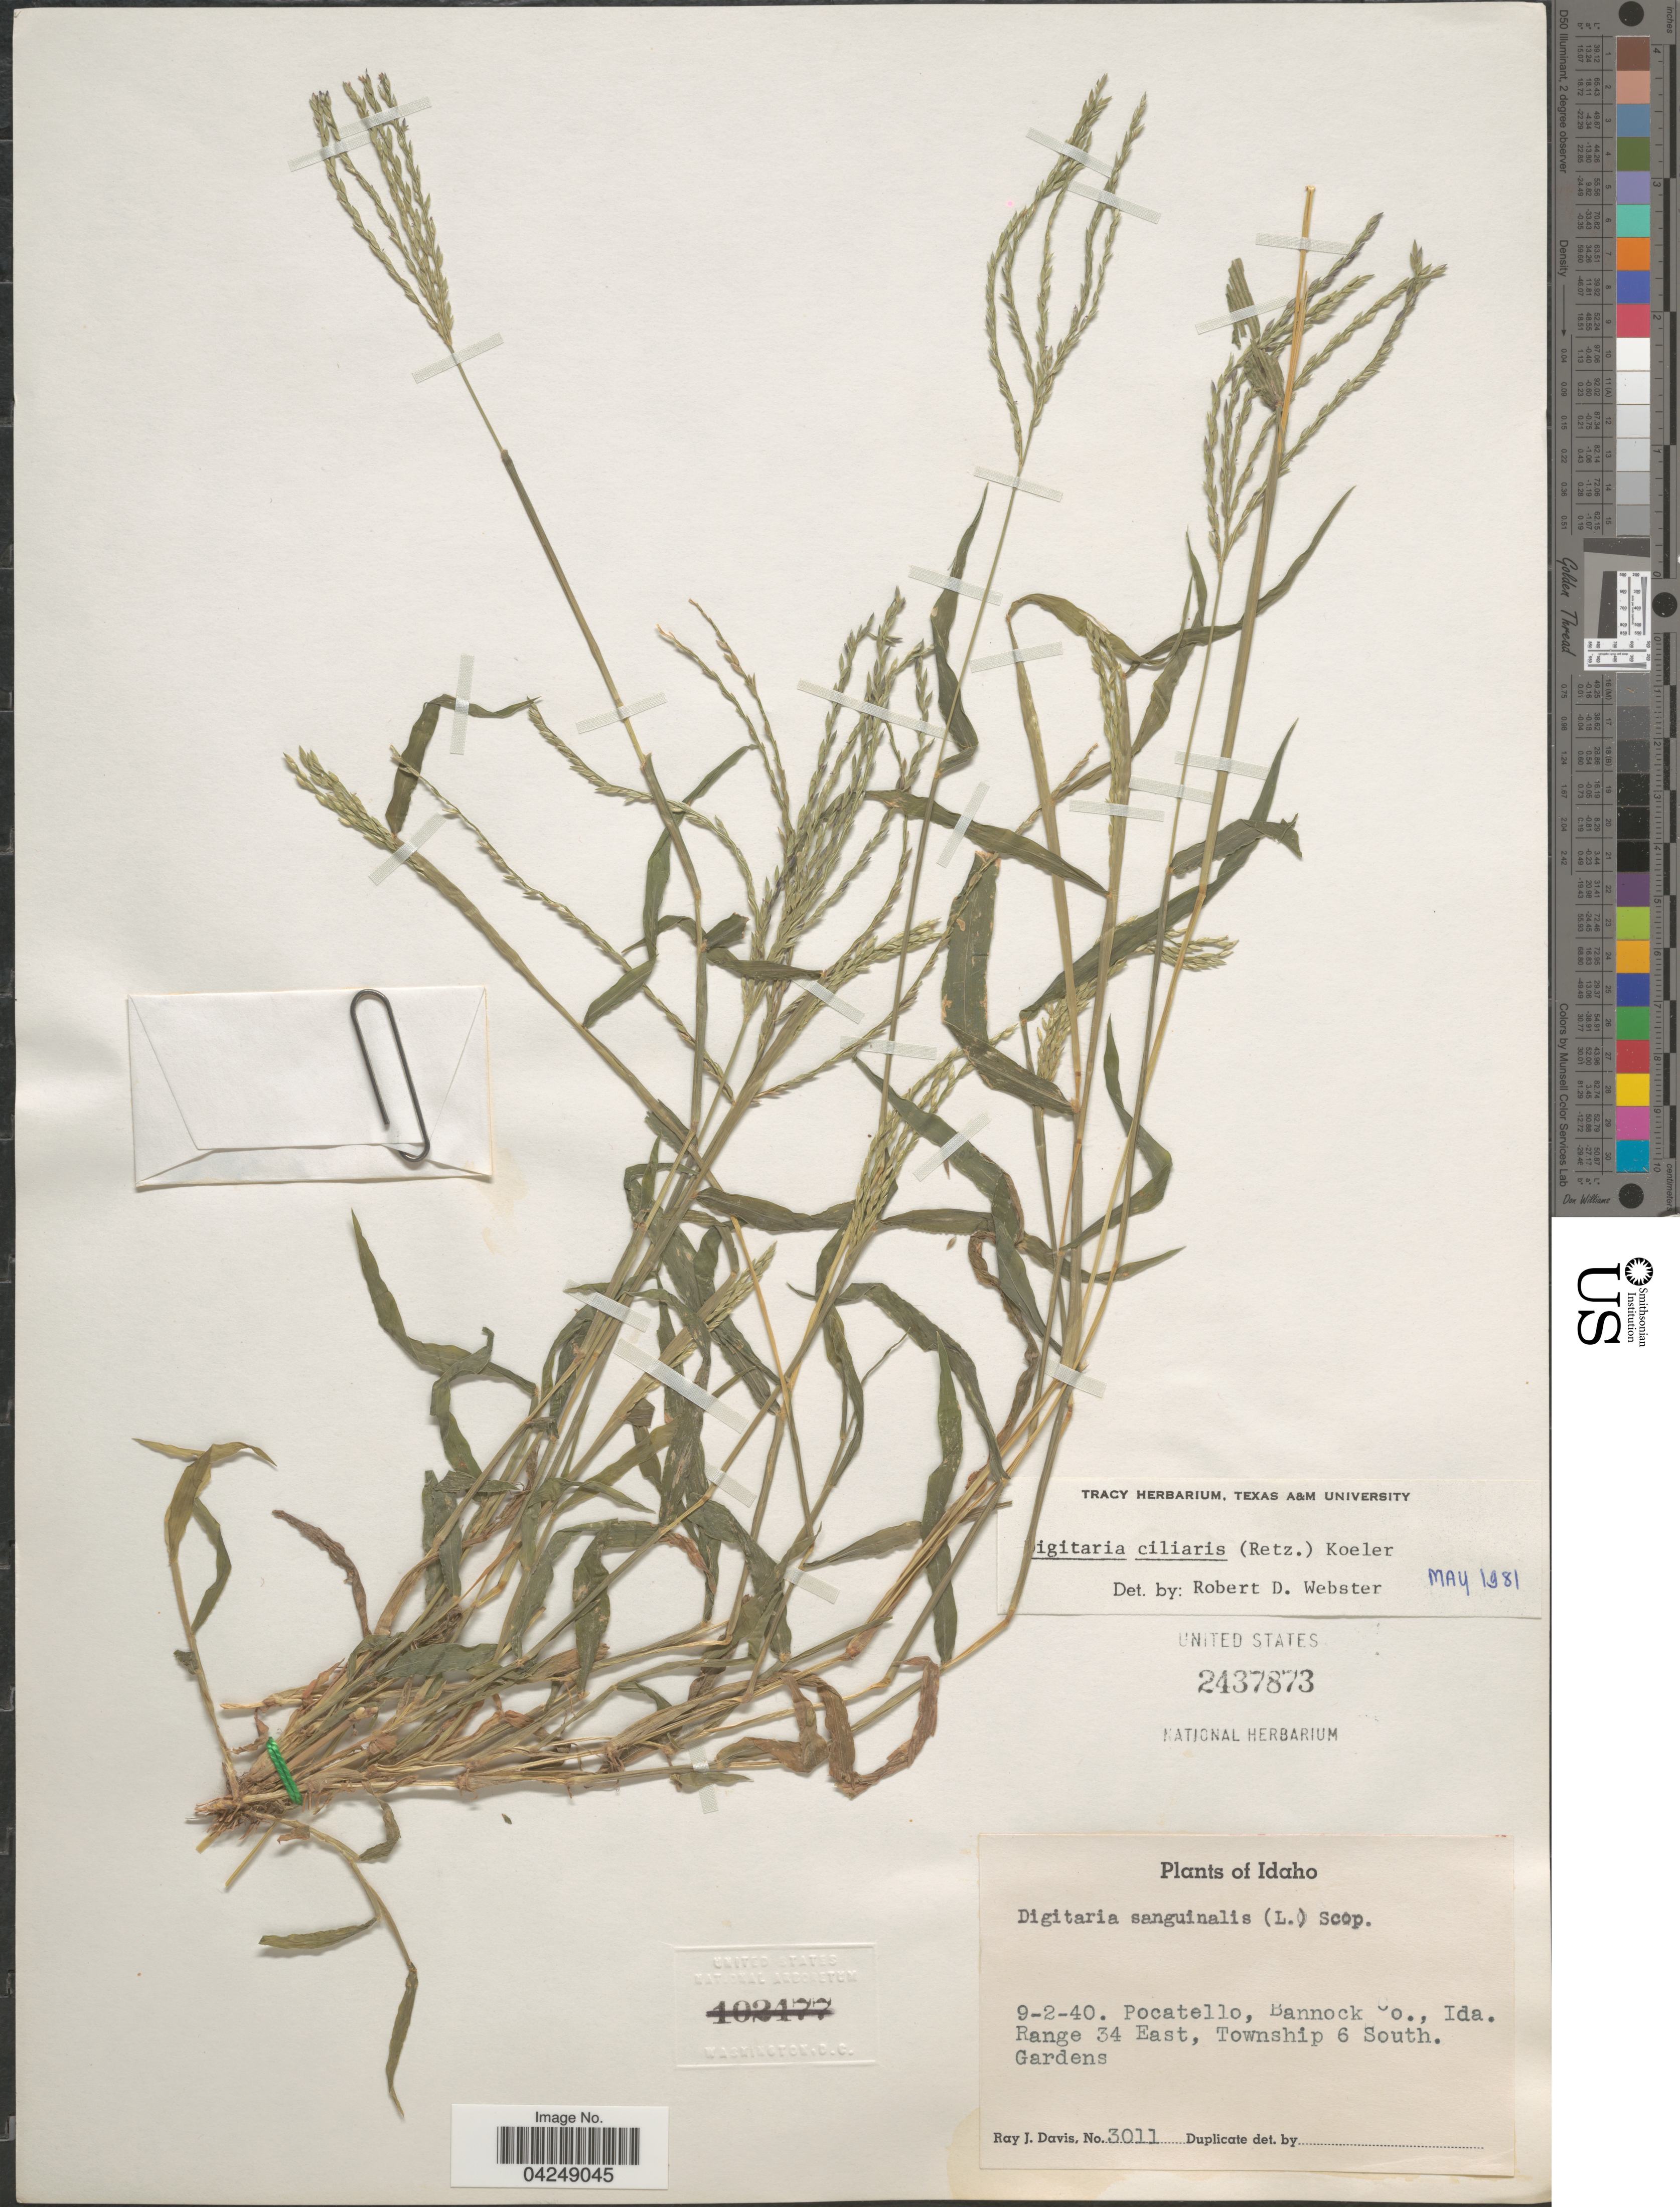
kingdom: Plantae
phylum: Tracheophyta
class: Liliopsida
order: Poales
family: Poaceae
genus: Digitaria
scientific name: Digitaria ciliaris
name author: (Retz.) Koeler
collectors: R. Davis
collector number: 3011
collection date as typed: Transcribed d/m/y: 2/9/40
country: United States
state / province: Idaho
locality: Pocatello, Bannock Co., Range 34 East, Township 6 South. Gardens.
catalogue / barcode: US 2437873